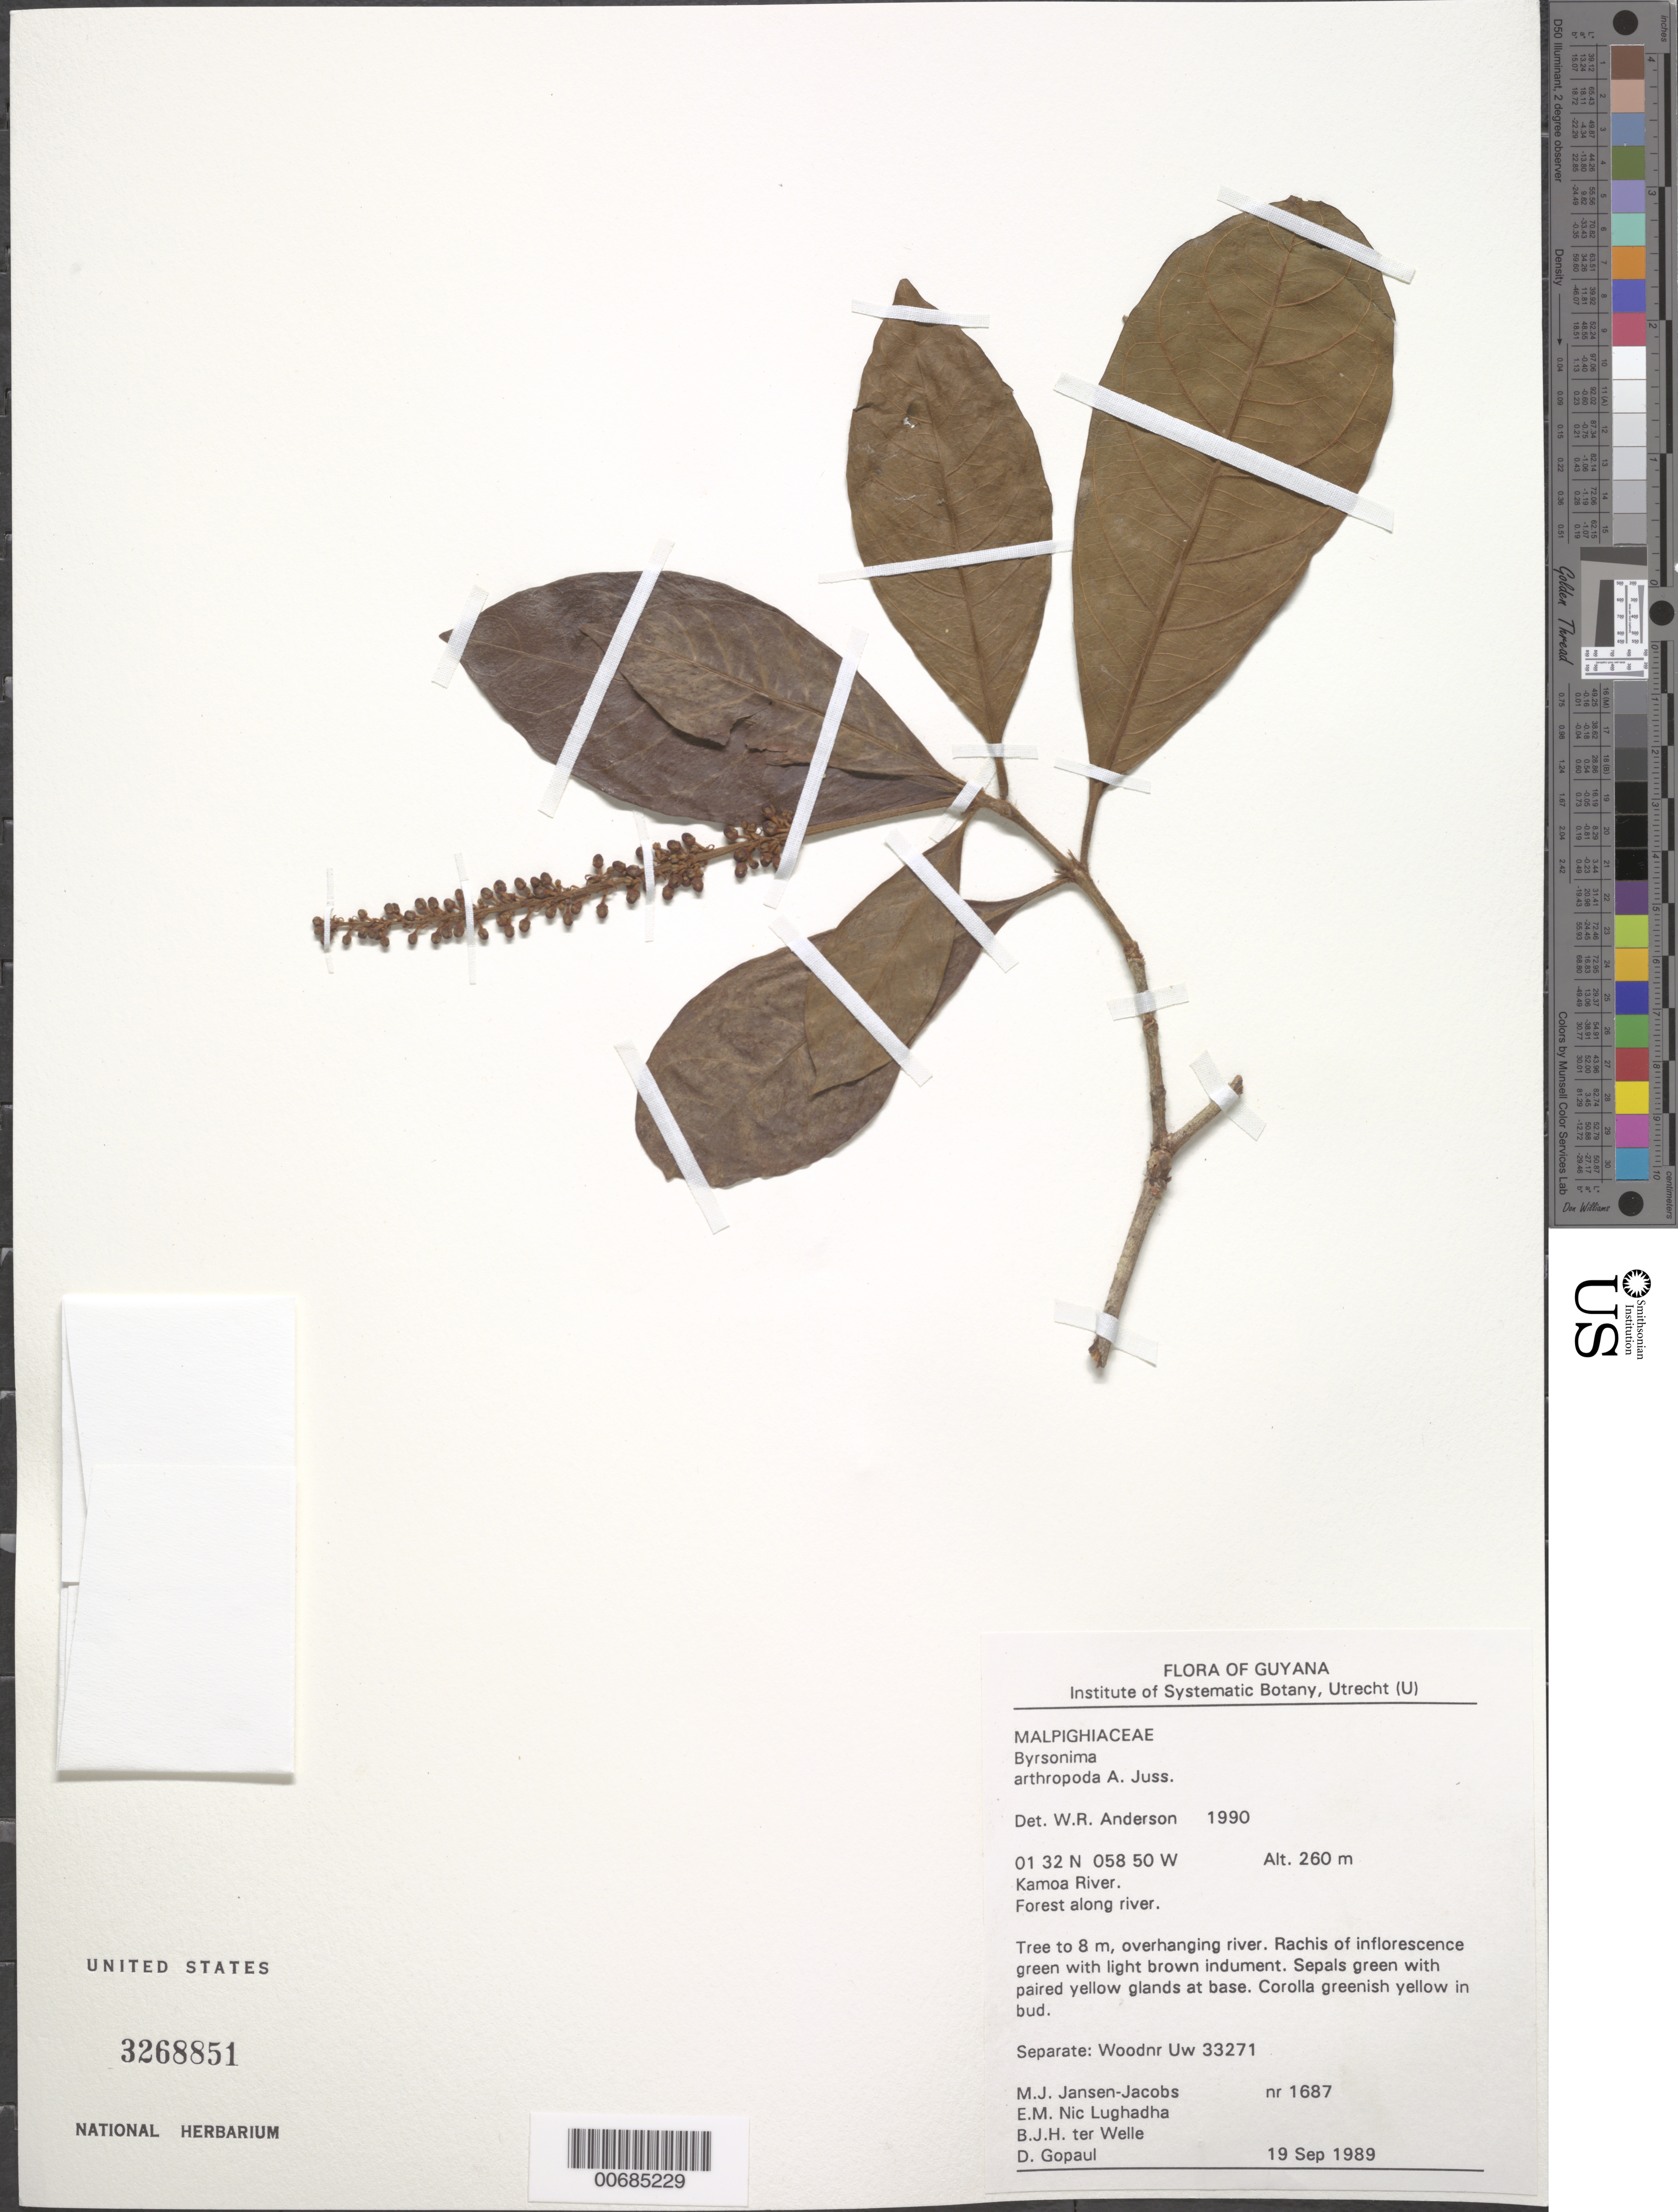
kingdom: Plantae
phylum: Tracheophyta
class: Magnoliopsida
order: Malpighiales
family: Malpighiaceae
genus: Byrsonima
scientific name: Byrsonima arthropoda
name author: A. Juss.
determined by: Anderson, W. R., (MICH), University of Michigan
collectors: M. J. Jansen-Jacobs, E. Nic Lughadha, B. Welle & D. Gopaul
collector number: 1687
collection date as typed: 19-Sep-89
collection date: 1989-09-19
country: Guyana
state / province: U. Takutu-U. Essequibo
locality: Kamoa River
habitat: Forest along river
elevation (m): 260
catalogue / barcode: US 3268851